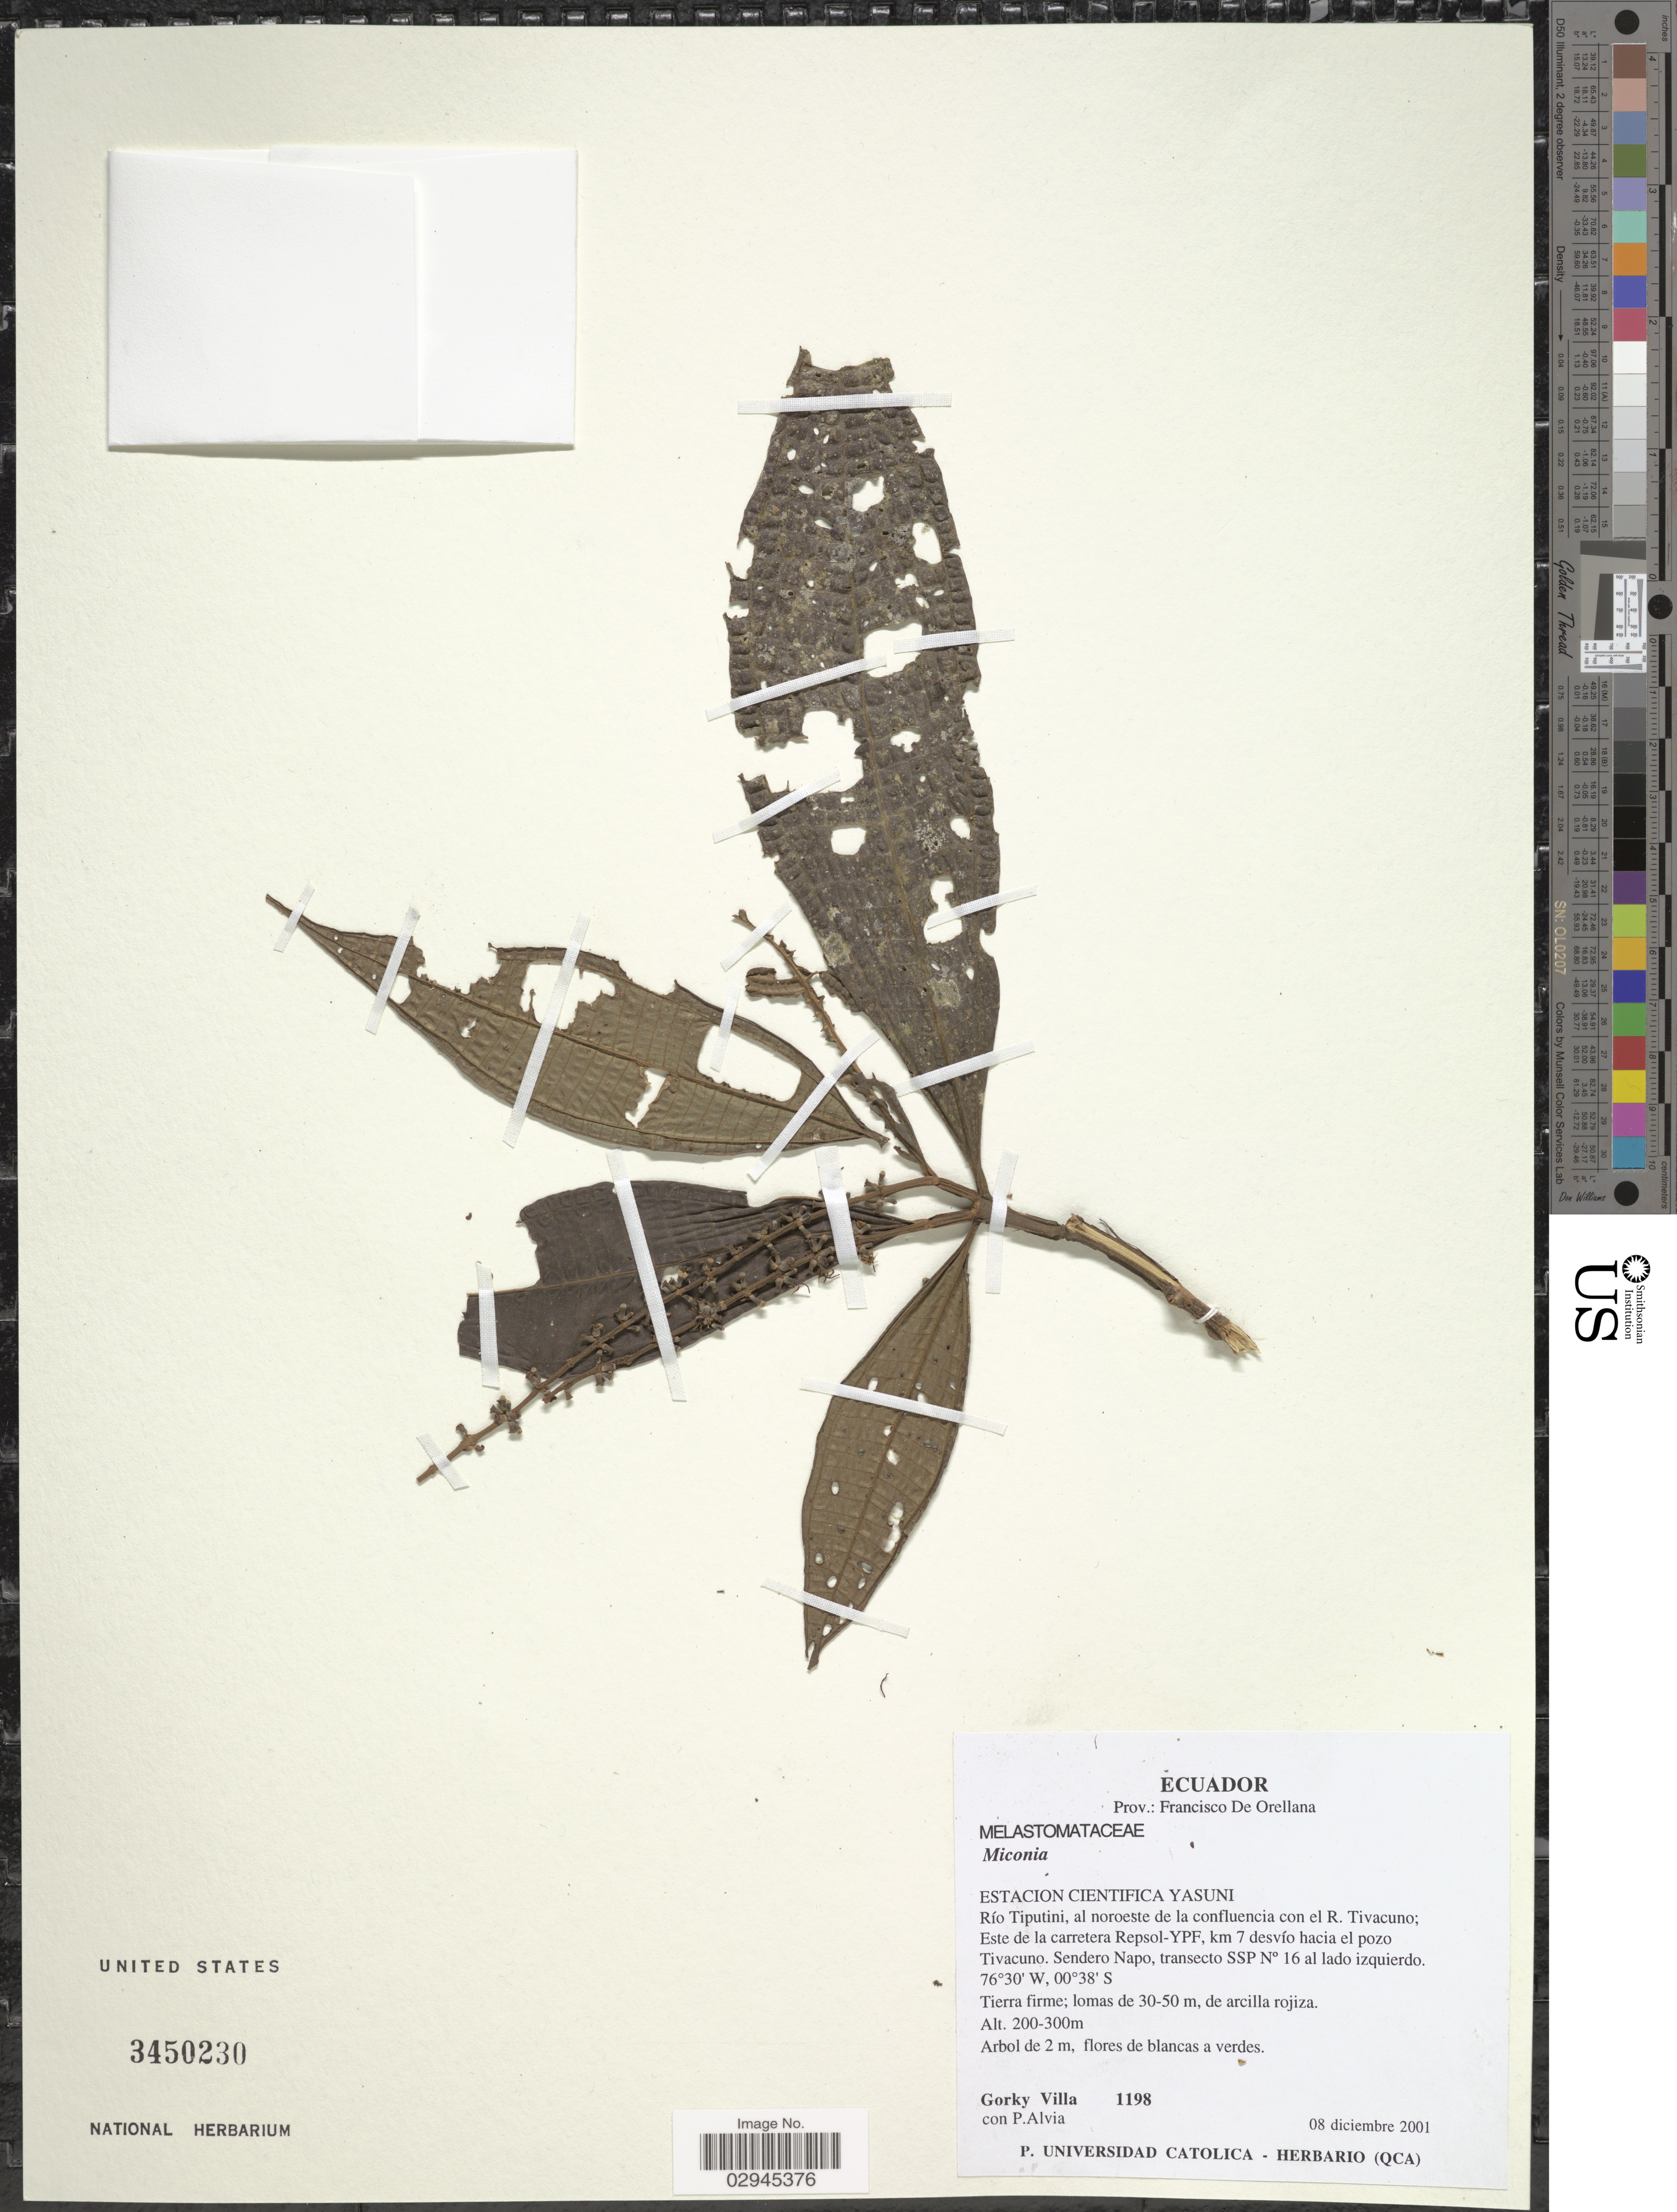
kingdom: Plantae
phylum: Tracheophyta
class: Magnoliopsida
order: Myrtales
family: Melastomataceae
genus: Miconia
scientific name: Miconia sp.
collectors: G. Villa & P. Alvia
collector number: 1198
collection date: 2001-12-08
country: Ecuador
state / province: Orellana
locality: Prov.: Francisco De Orellana. Estacion Cientifica Yasuni. Río Tiputini, al noroeste de la confluencia con el R. Tivacuno; Este de la carretera Repsol-YPF, km 7 desvío hacia el pozo Tivacuno. Sendero Napo, transecto SSP N° 16 al lado izquierdo.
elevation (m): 200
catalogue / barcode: US 3450230